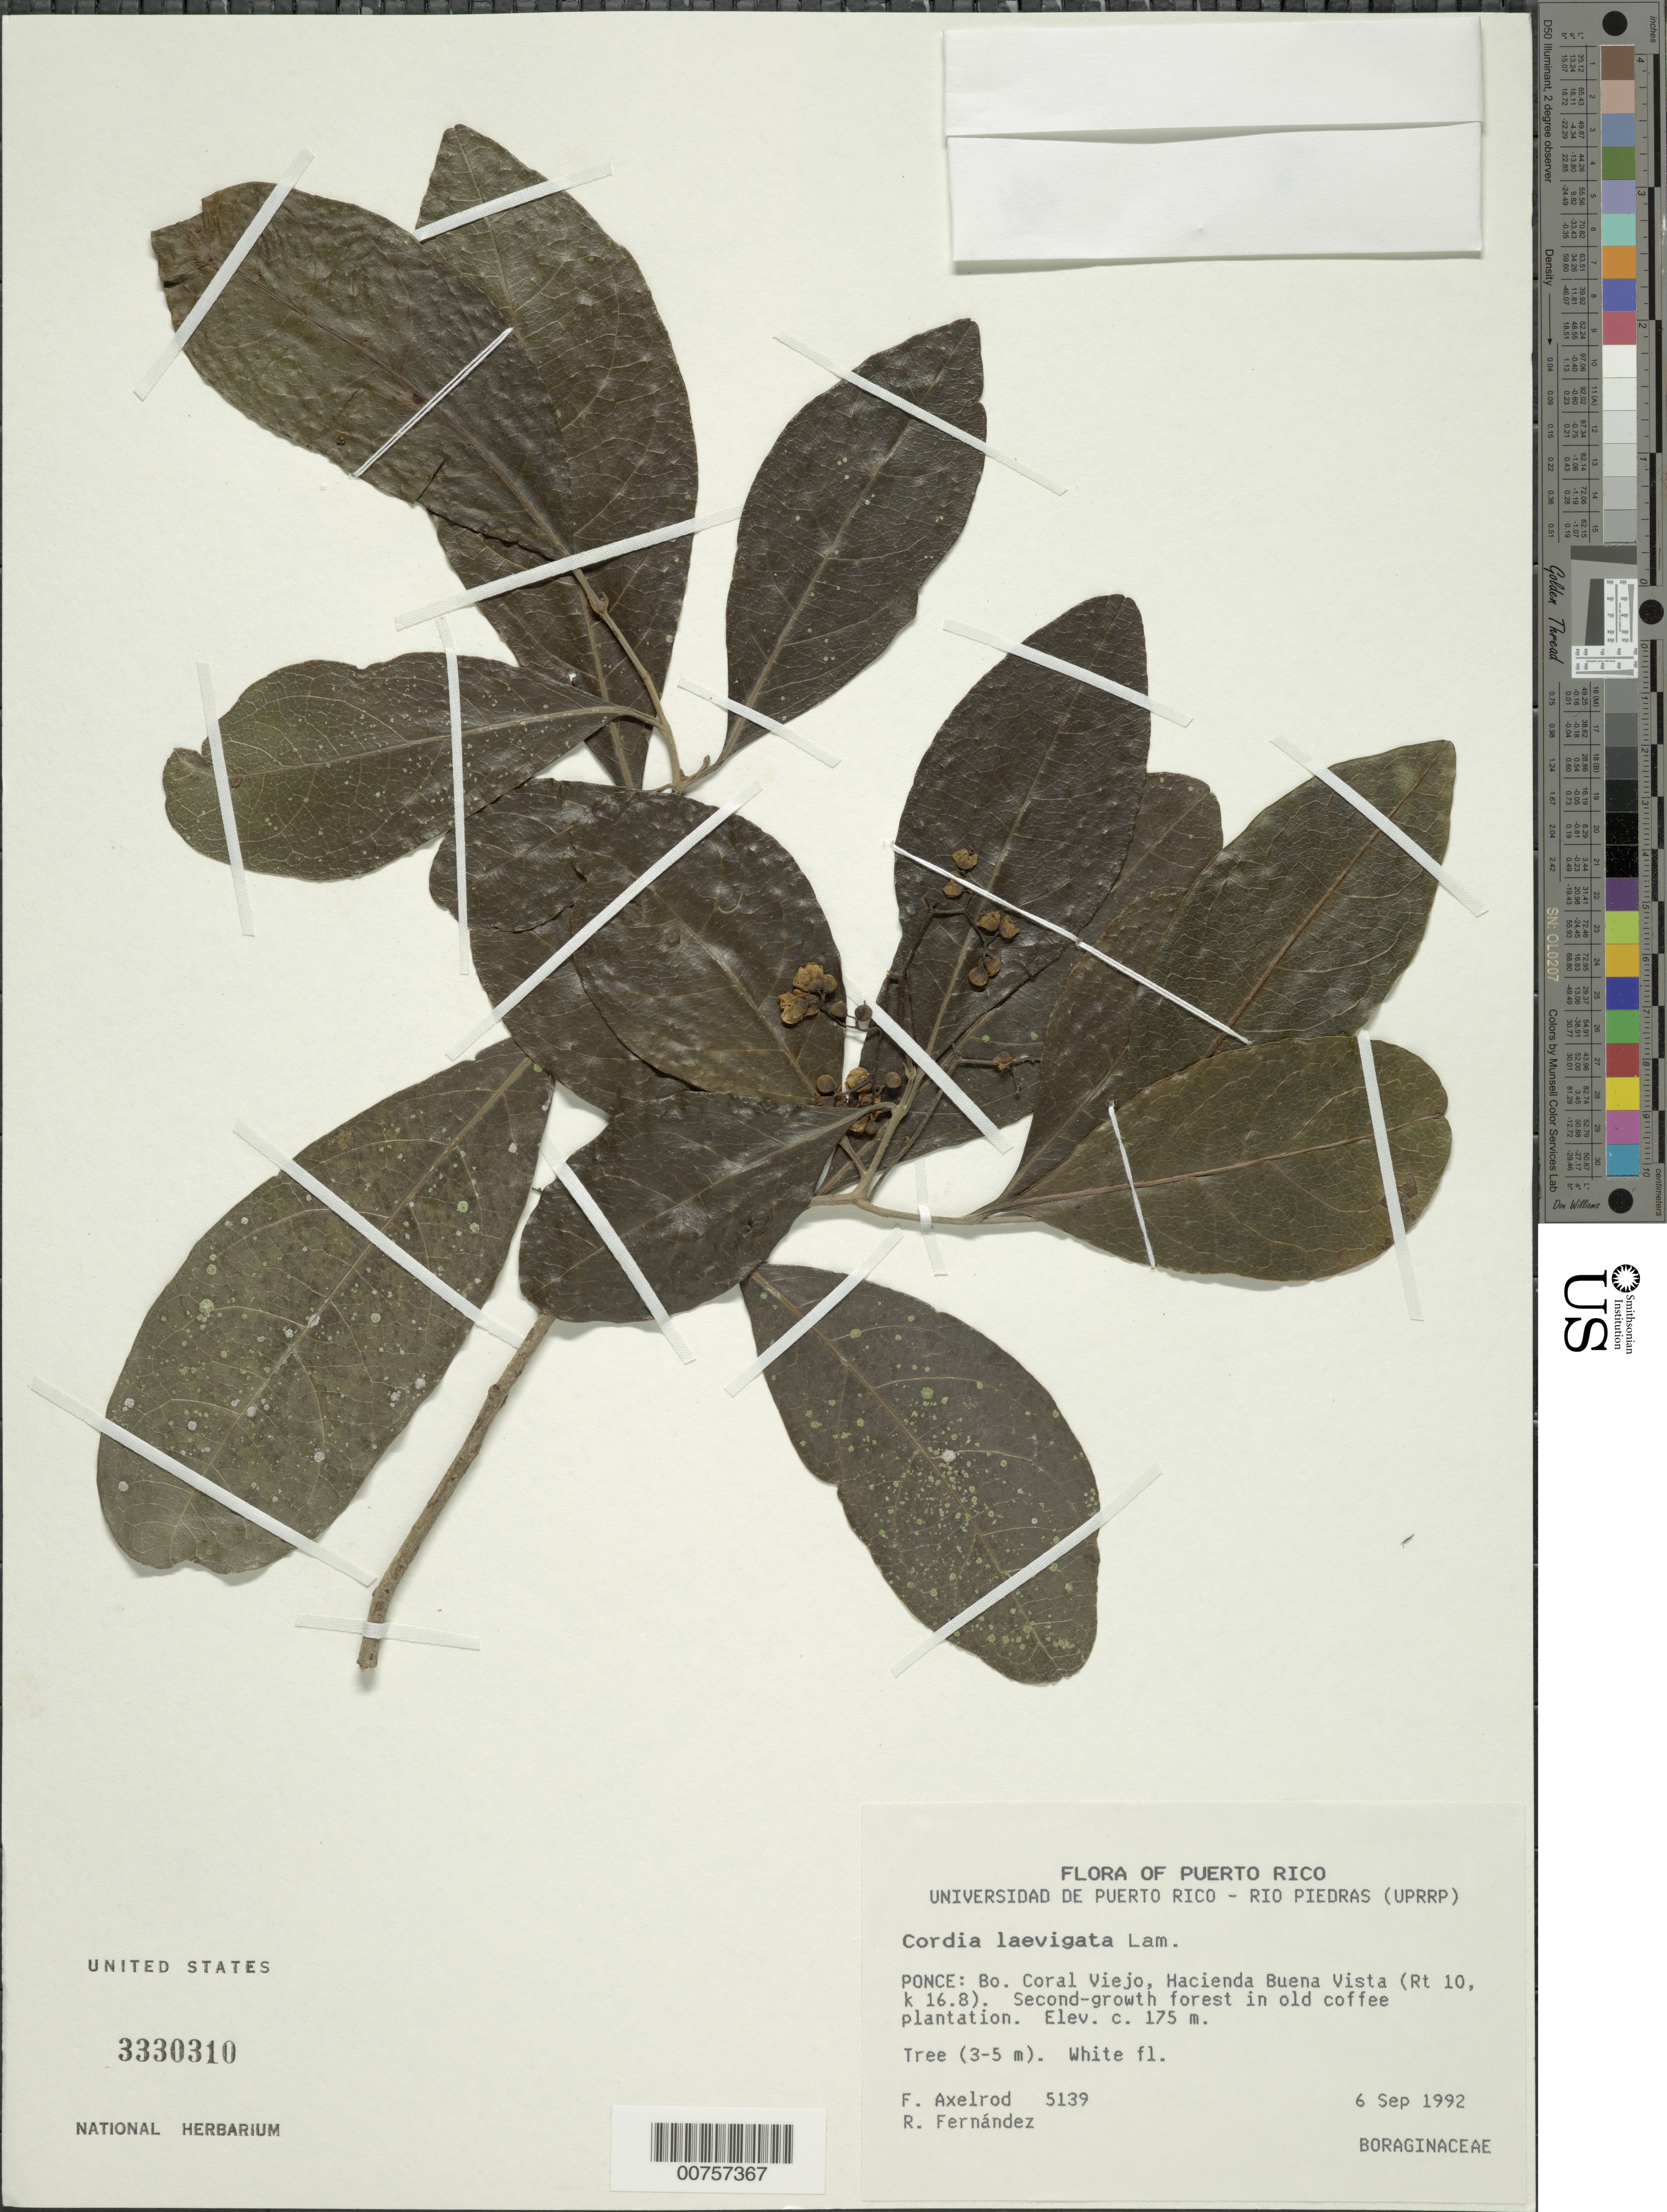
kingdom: Plantae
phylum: Tracheophyta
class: Magnoliopsida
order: Boraginales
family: Cordiaceae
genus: Cordia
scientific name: Cordia laevigata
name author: Lam.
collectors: F. S. Axelrod & R. Fernandez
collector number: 5139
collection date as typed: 06 Sep 1992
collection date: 1992-09-06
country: Puerto Rico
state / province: Ponce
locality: Ponce: Bo. Coral Viejo, Hacienda Buena Vista (Rt 10, km. 16.8)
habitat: Second growth forest in old coffee plantation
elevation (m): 175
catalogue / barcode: US 3330310